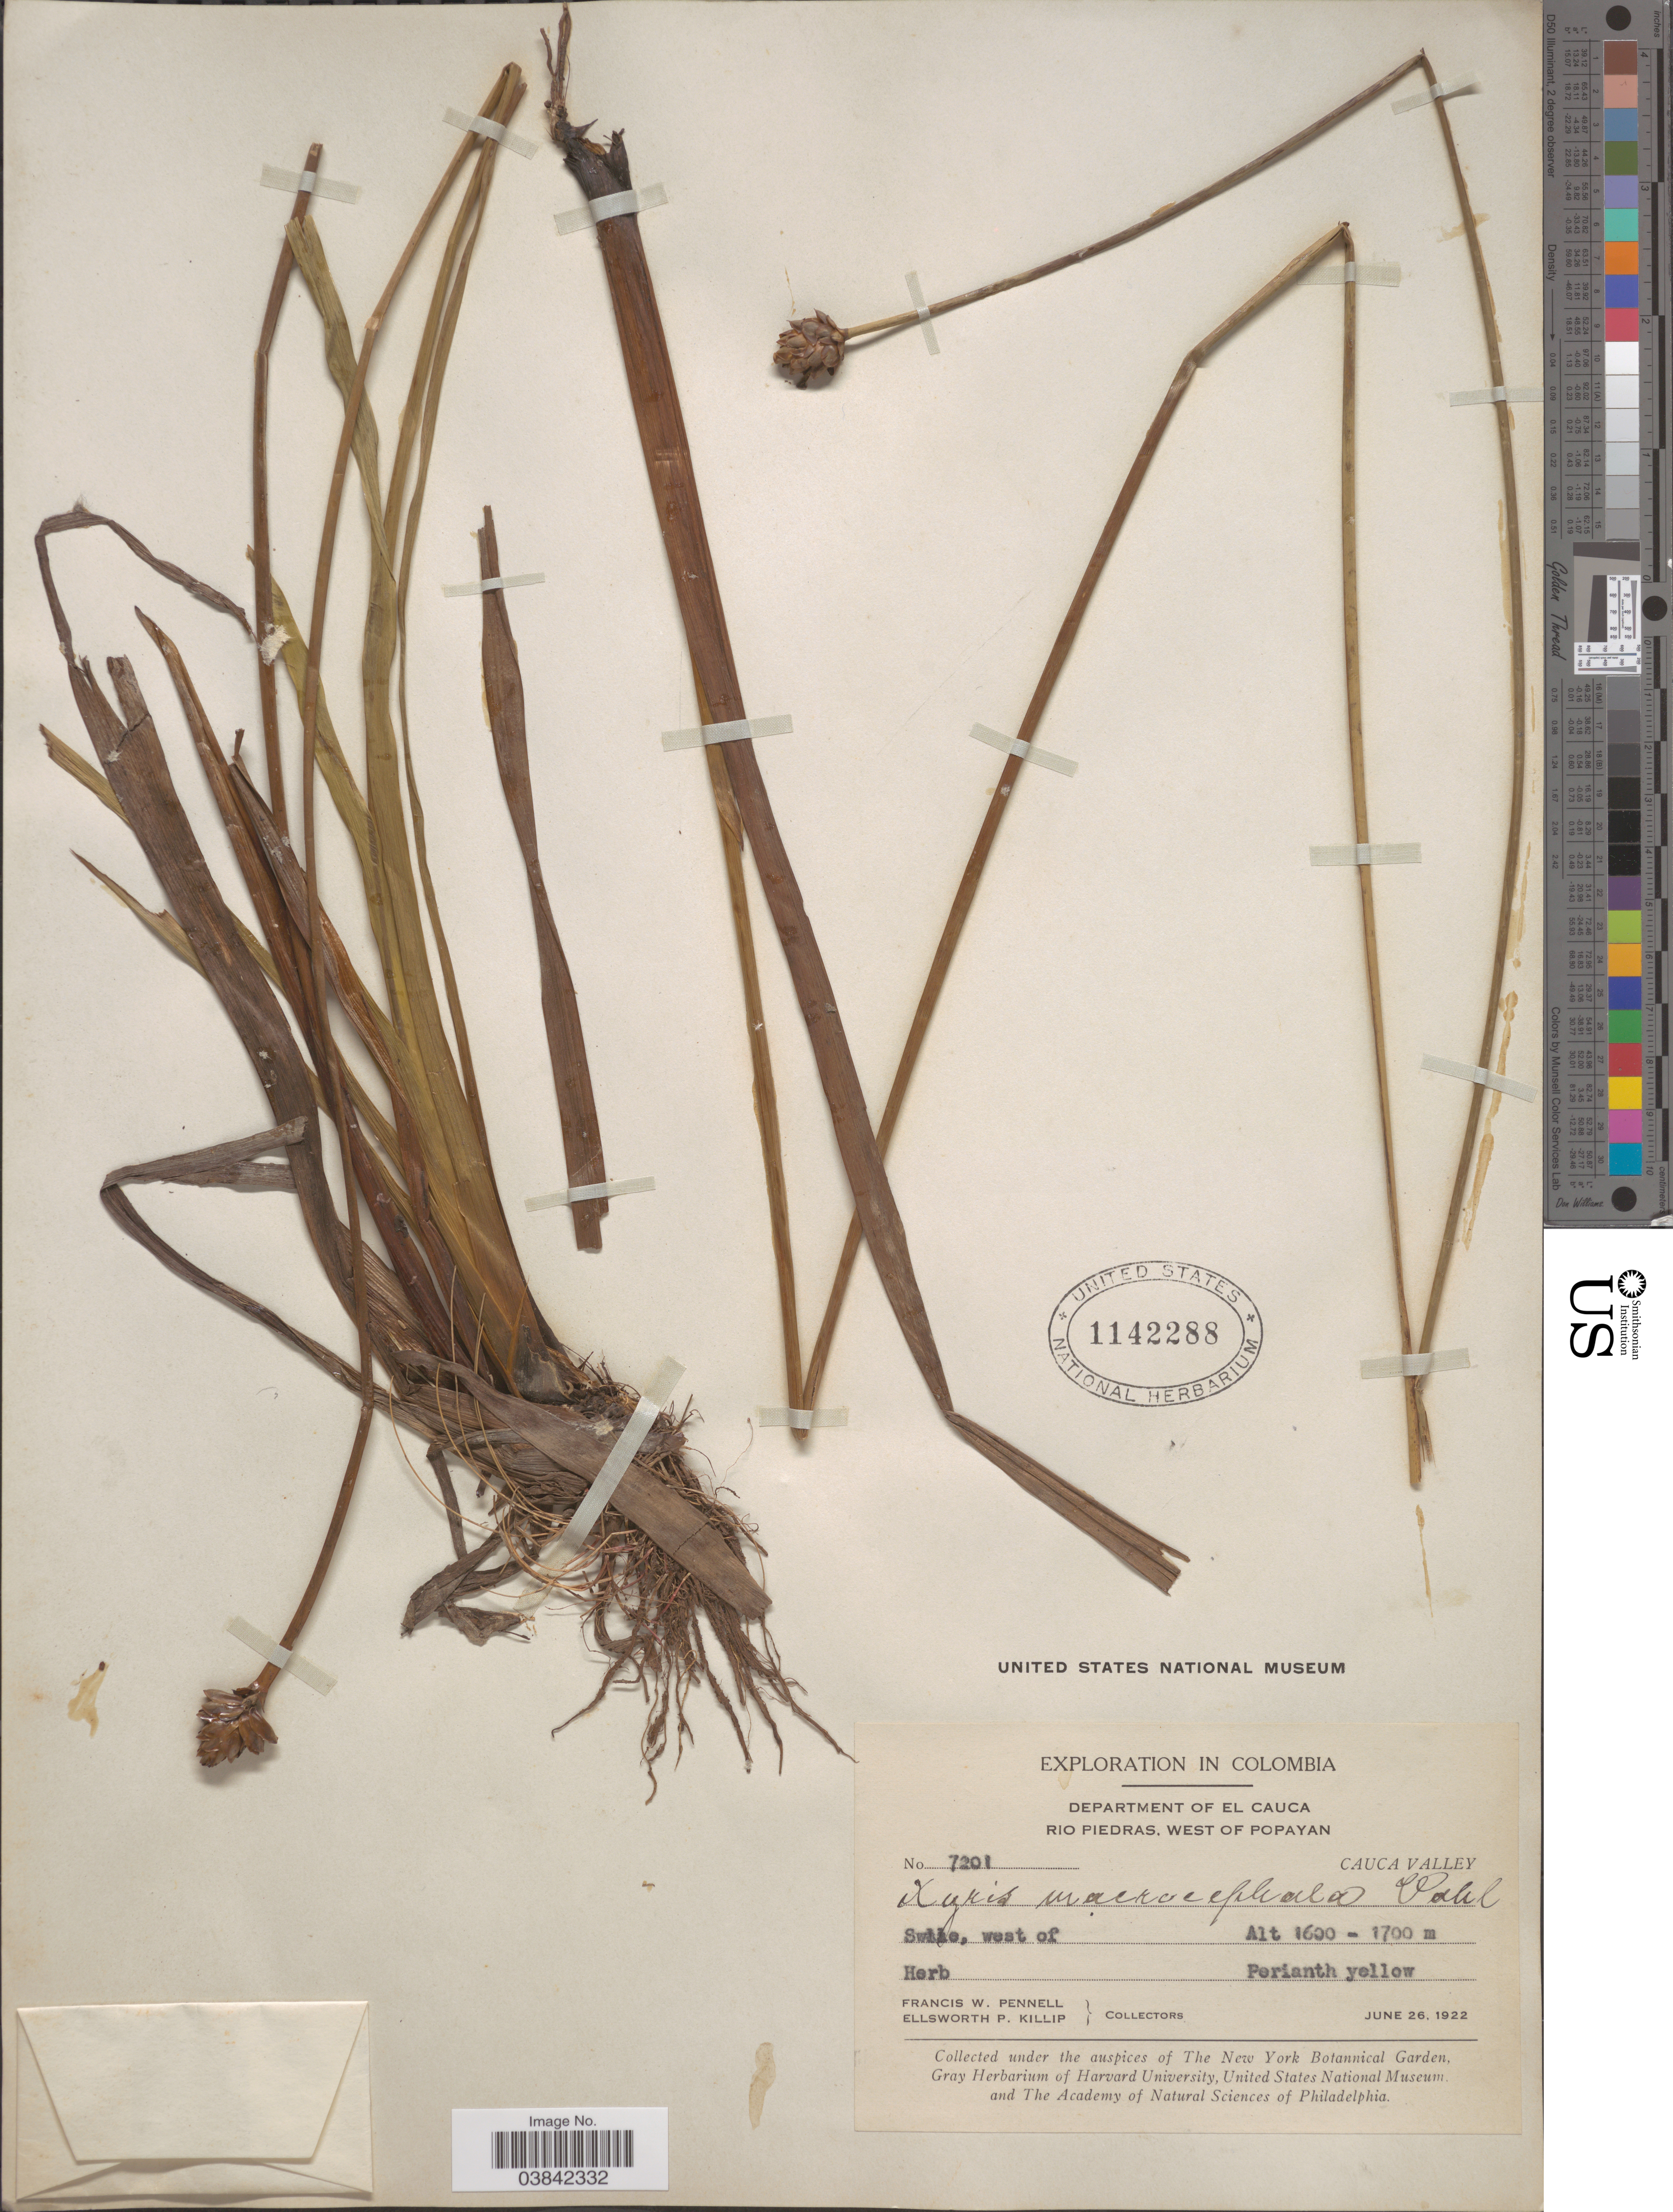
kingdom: Plantae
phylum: Tracheophyta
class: Liliopsida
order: Poales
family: Xyridaceae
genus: Xyris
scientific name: Xyris laxifolia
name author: Mart.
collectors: F. W. Pennell & E. P. Killip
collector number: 7201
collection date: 1922-06-26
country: Colombia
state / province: Cauca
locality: Department of El Cauca, Rio Piedras, West of Popayan. Cauca Valley.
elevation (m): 1600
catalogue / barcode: US 1142288